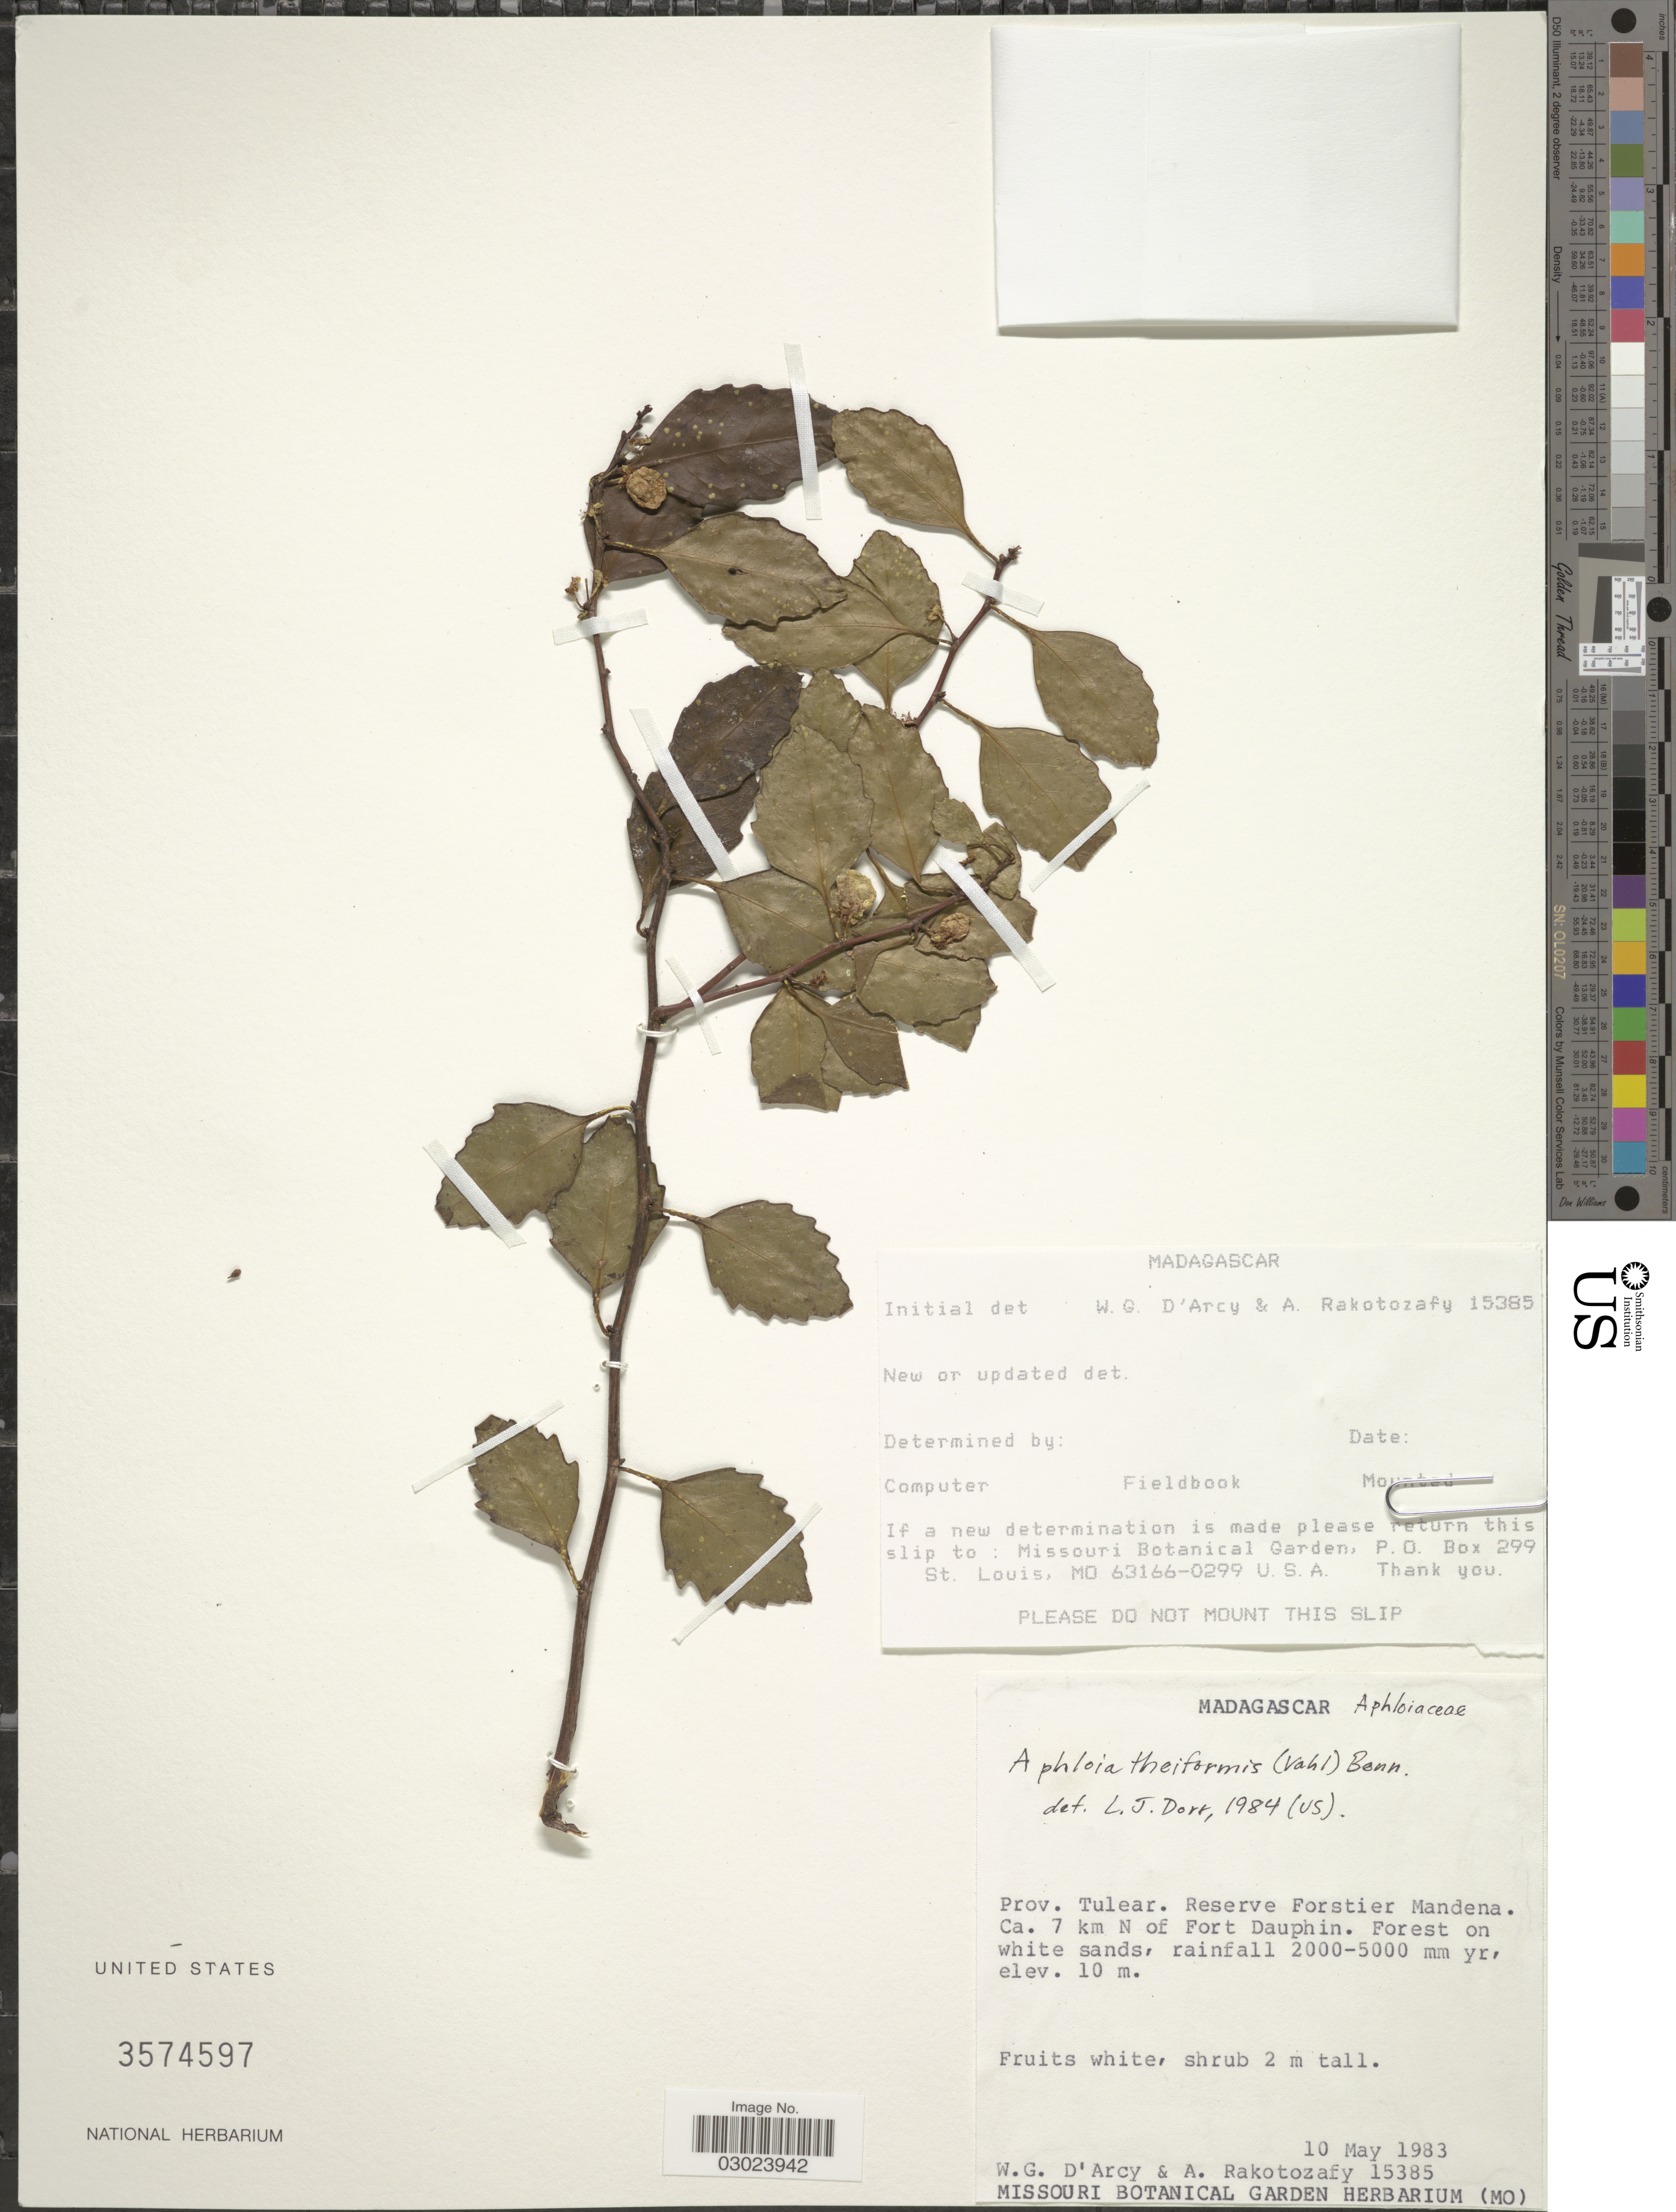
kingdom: Plantae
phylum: Tracheophyta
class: Magnoliopsida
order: Crossosomatales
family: Aphloiaceae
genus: Aphloia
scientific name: Aphloia theiformis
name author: (Vahl) Benn.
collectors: W. G. D'Arcy & A. Rakotozafy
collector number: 15385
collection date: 1983-05-10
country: Madagascar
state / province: Anosy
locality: Prov. Tulear. Reserve Forstier Mandena. Ca. 7 km N of Fort Dauphin.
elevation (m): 10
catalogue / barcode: US 3574597